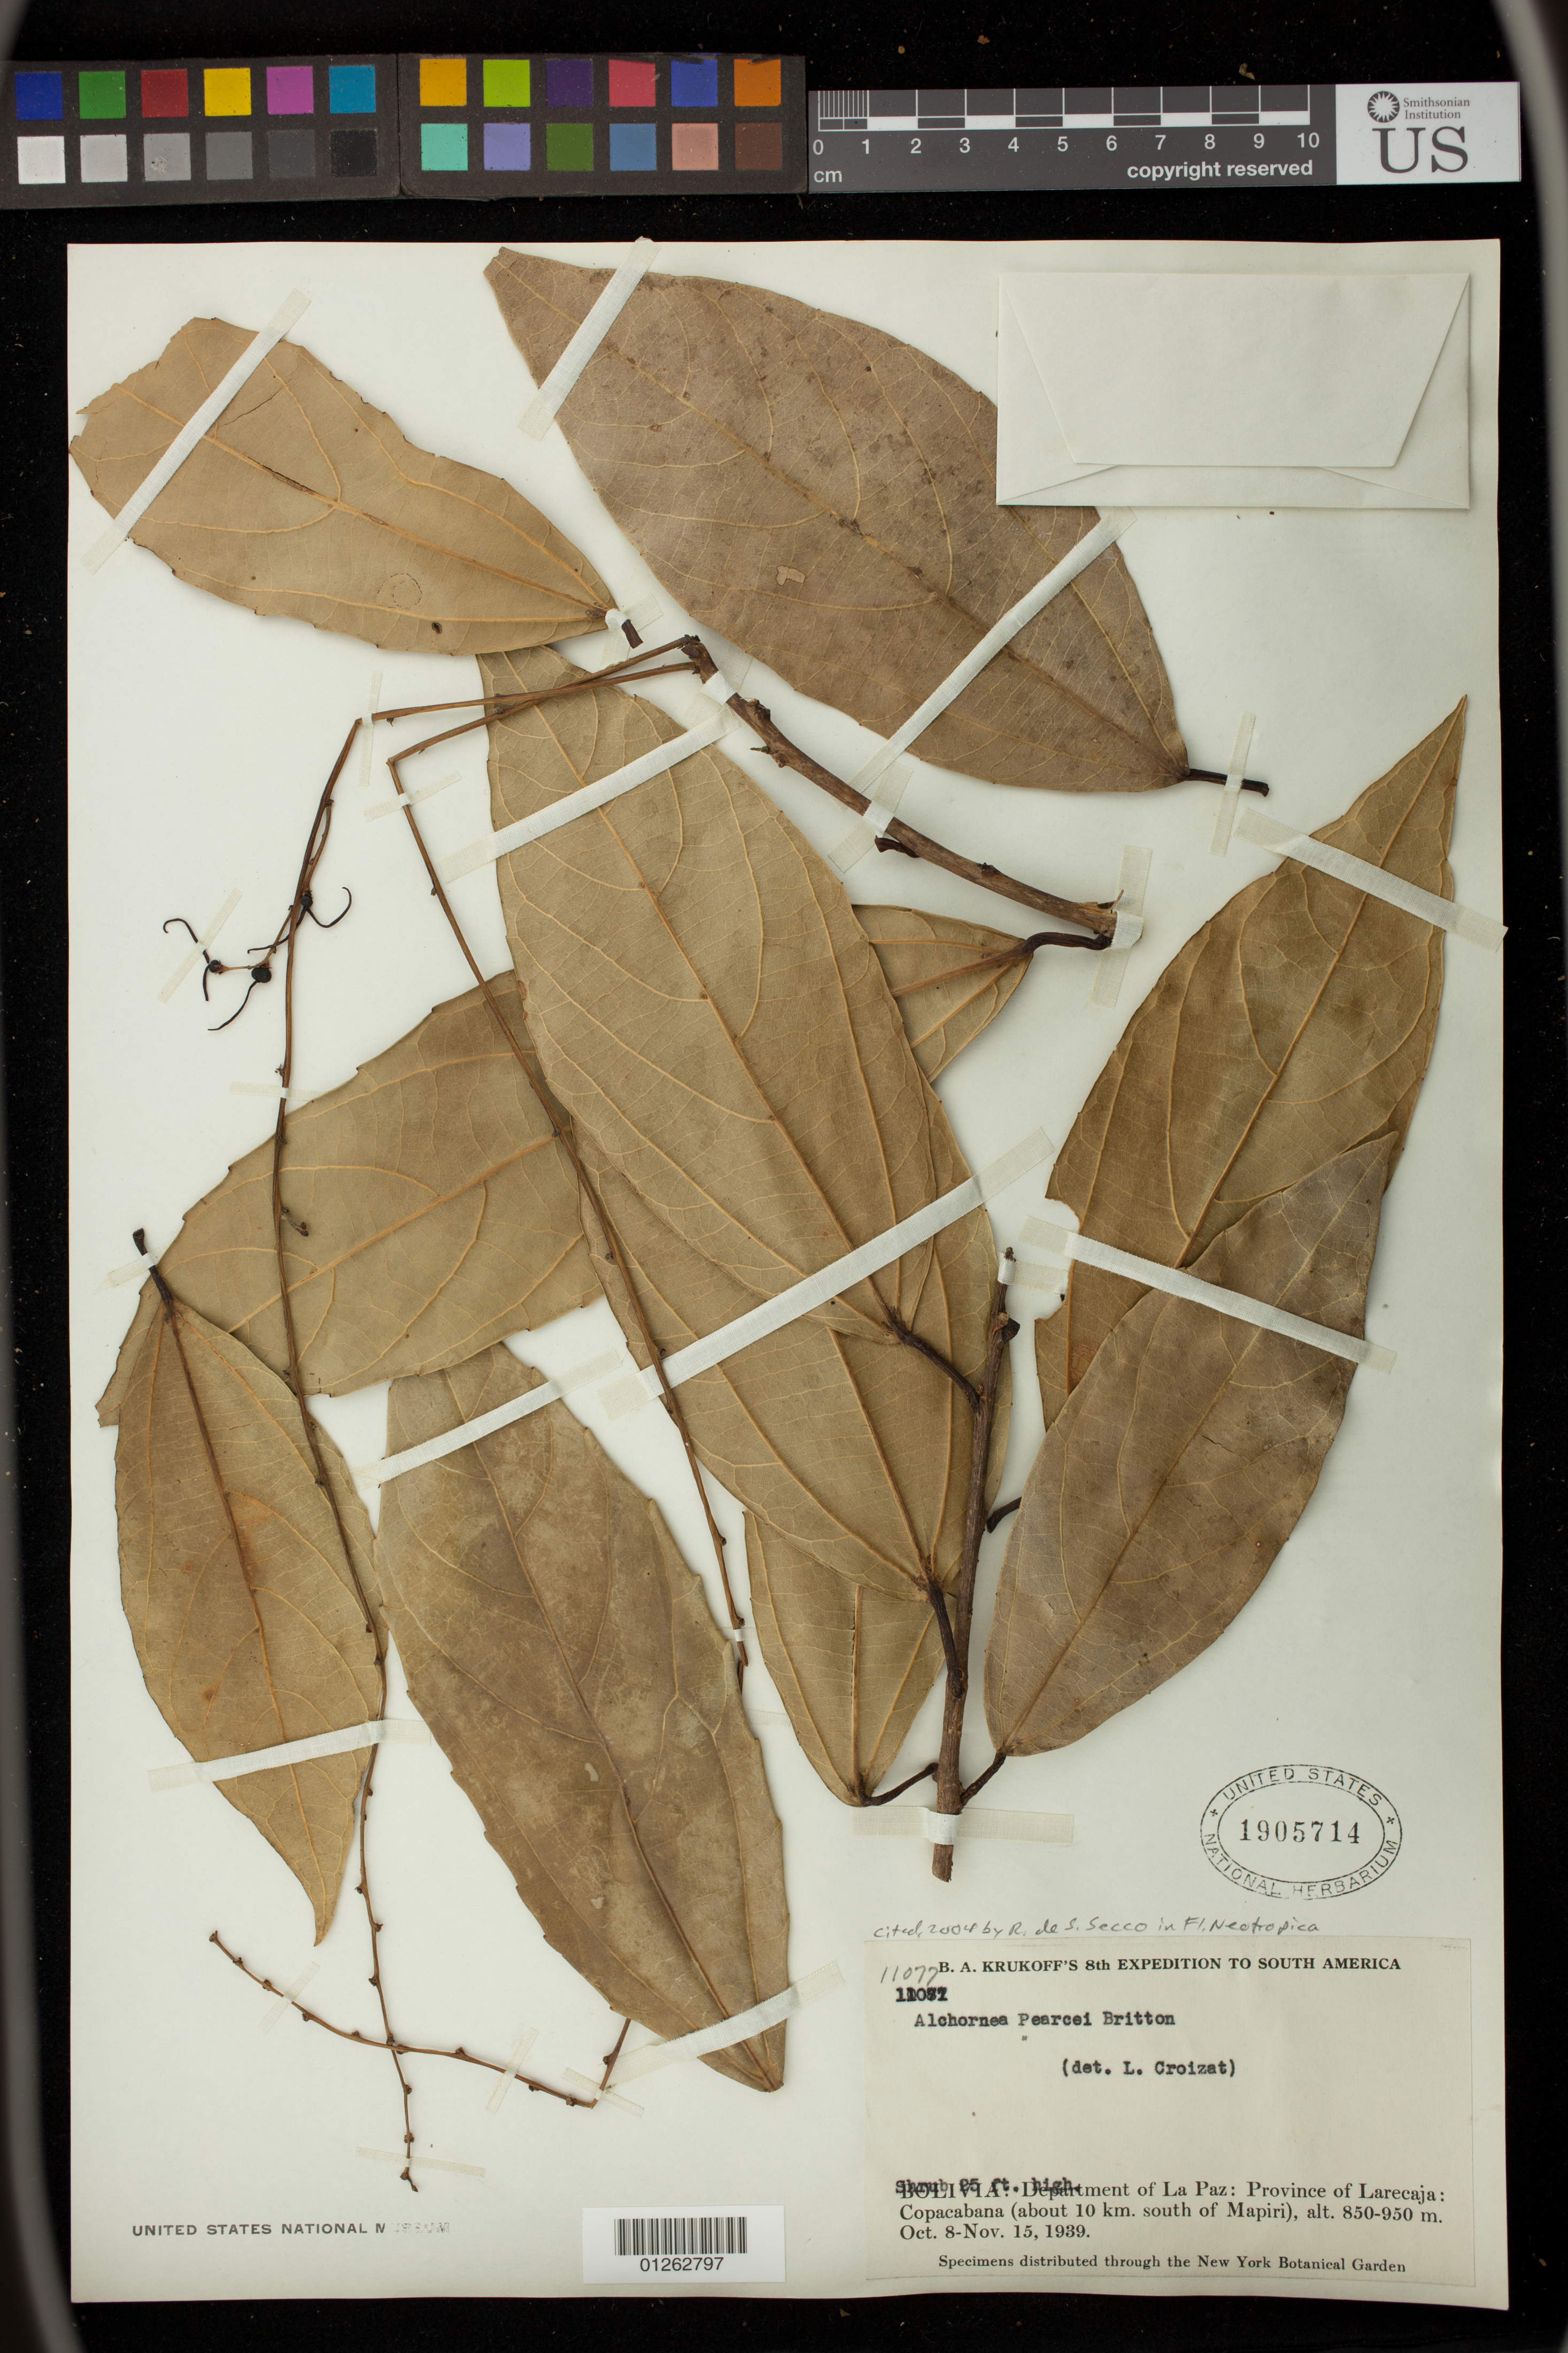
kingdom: Plantae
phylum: Tracheophyta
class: Magnoliopsida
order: Malpighiales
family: Euphorbiaceae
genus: Alchornea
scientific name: Alchornea coudercii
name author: Gagnep.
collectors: B. A. Krukoff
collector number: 11077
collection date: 1939-10-08/1939-11-15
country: Bolivia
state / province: La Paz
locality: Province of Larecaja: Copacabana (about 10 km. south of Mapiri)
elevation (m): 850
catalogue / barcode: US 1905714